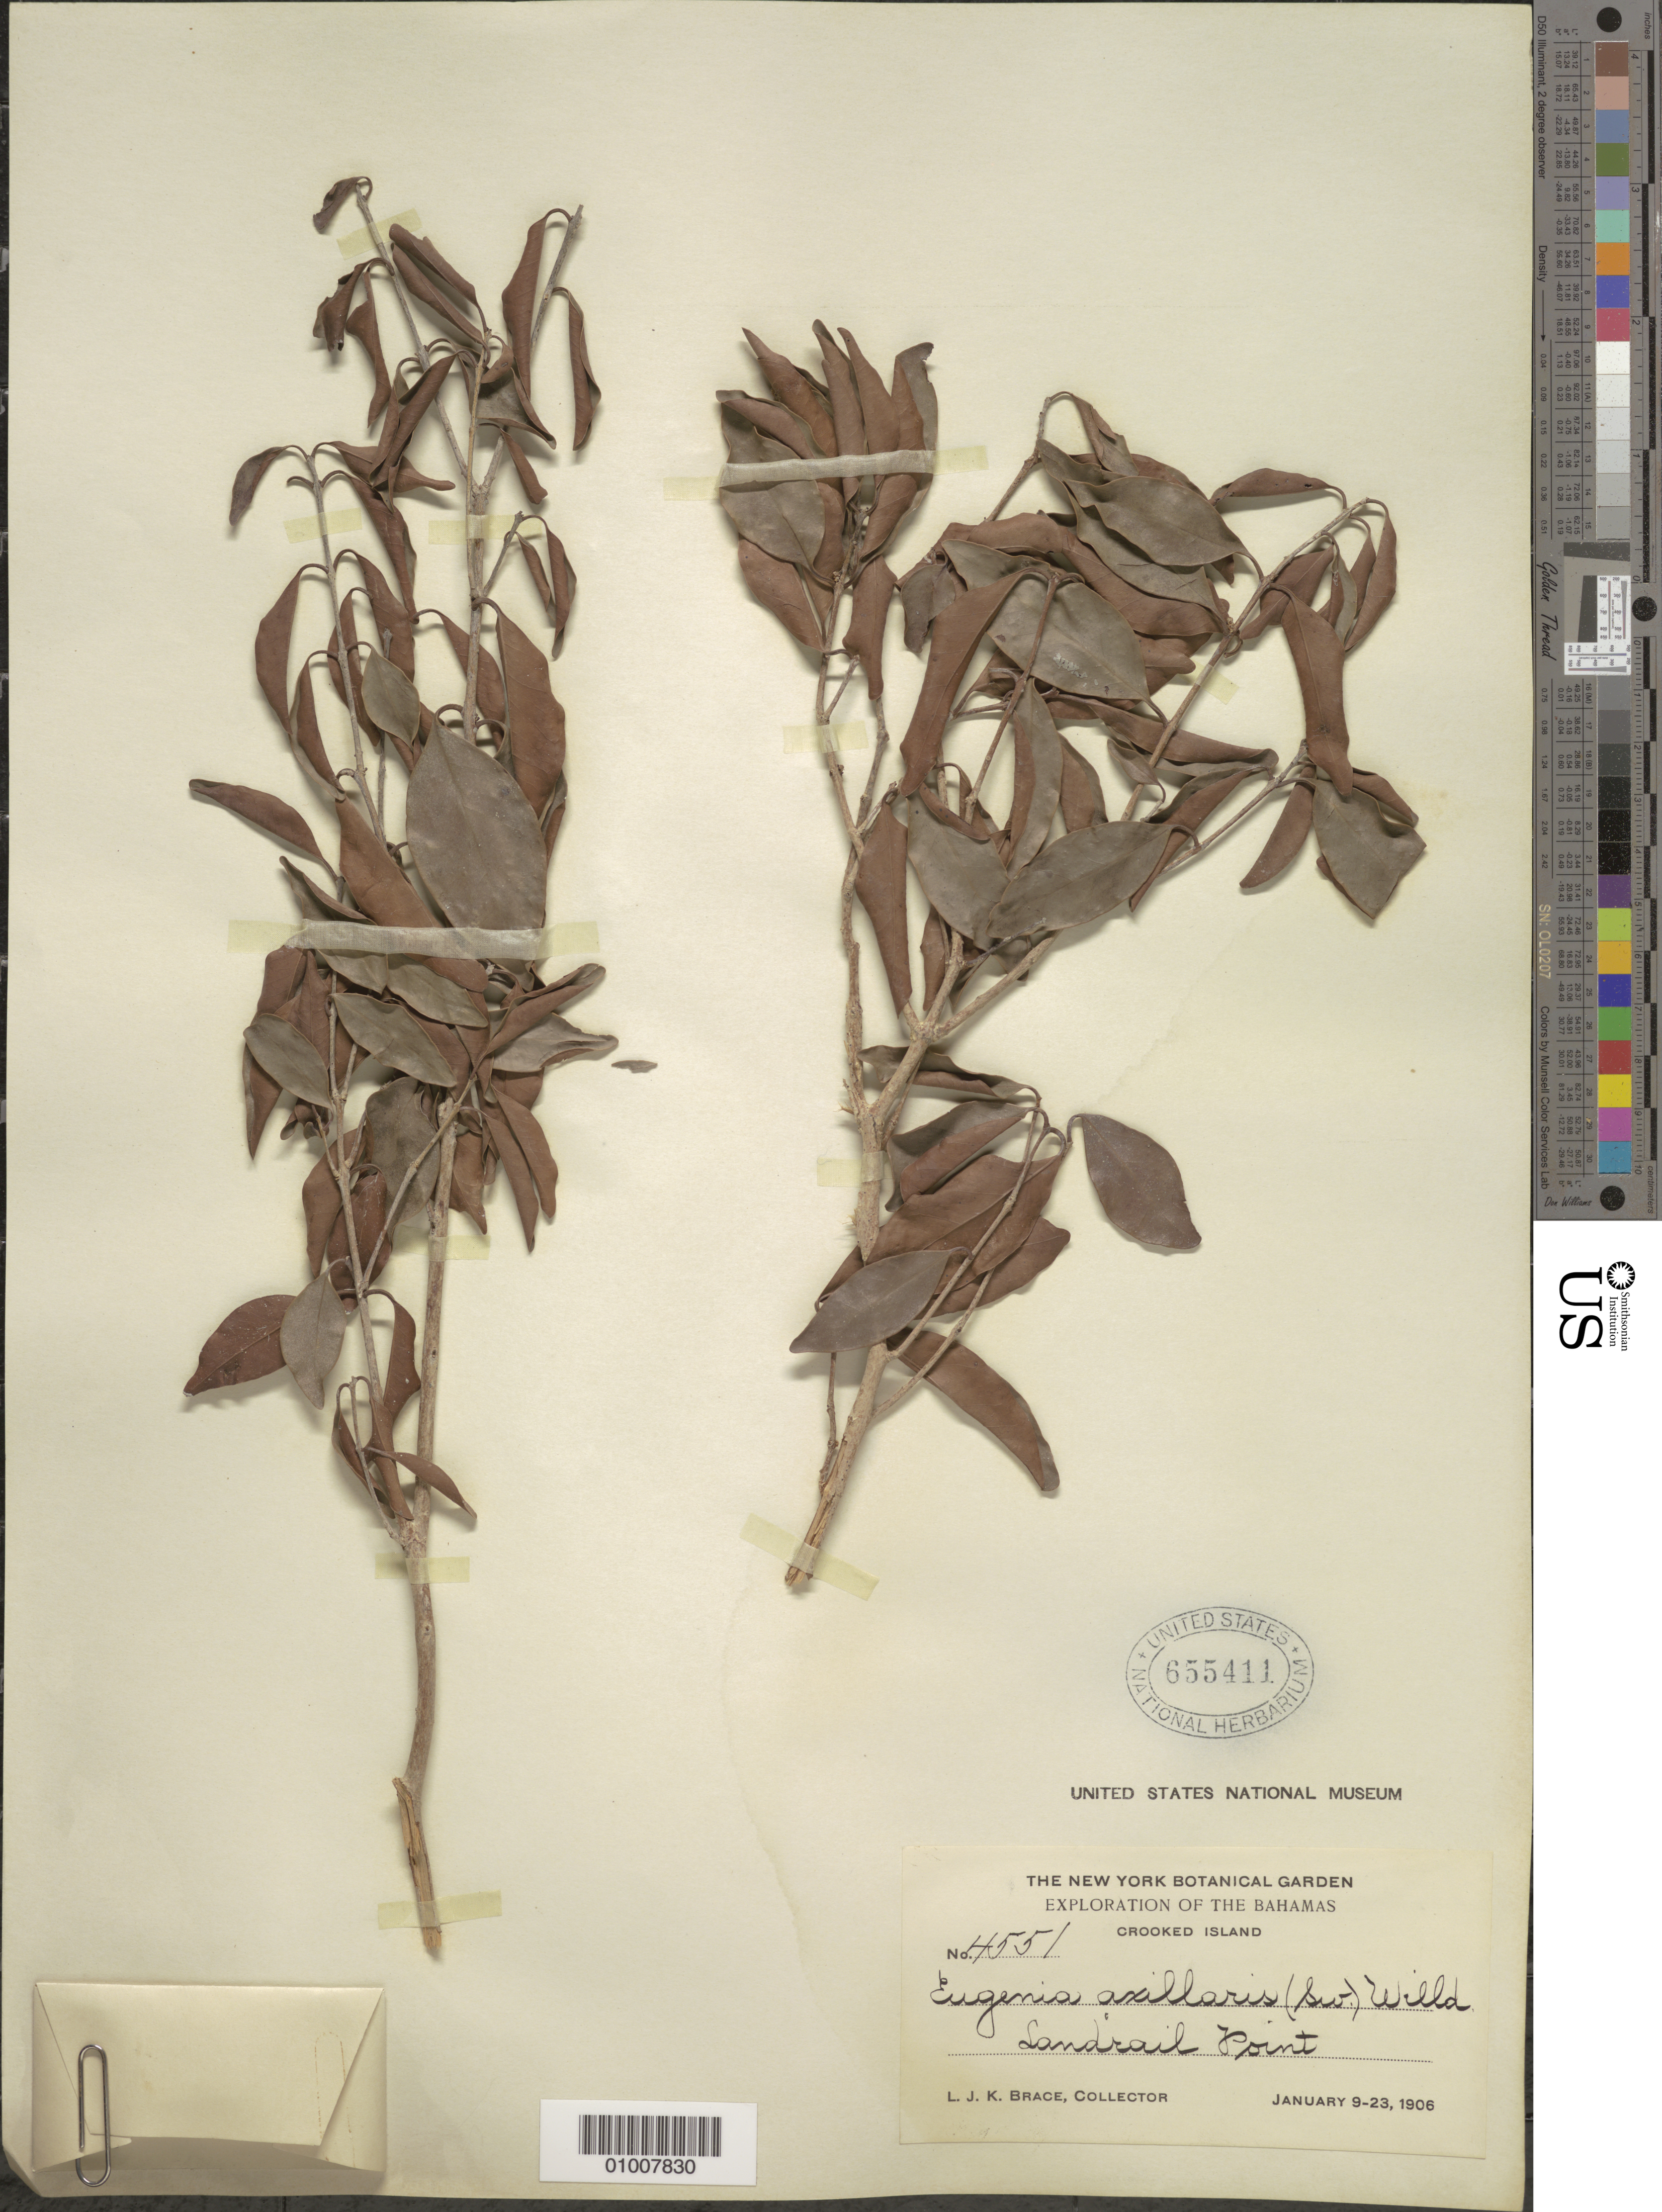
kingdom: Plantae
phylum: Tracheophyta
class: Magnoliopsida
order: Myrtales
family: Myrtaceae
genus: Eugenia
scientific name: Eugenia axillaris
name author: (Sw.) Willd.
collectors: L. J. K. Brace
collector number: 4551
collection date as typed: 09 Jan 1906 to 23 Jan 1906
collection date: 1906-01-09/1906-01-23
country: Bahamas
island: Crooked I.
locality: Landrail Point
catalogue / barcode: US 655411